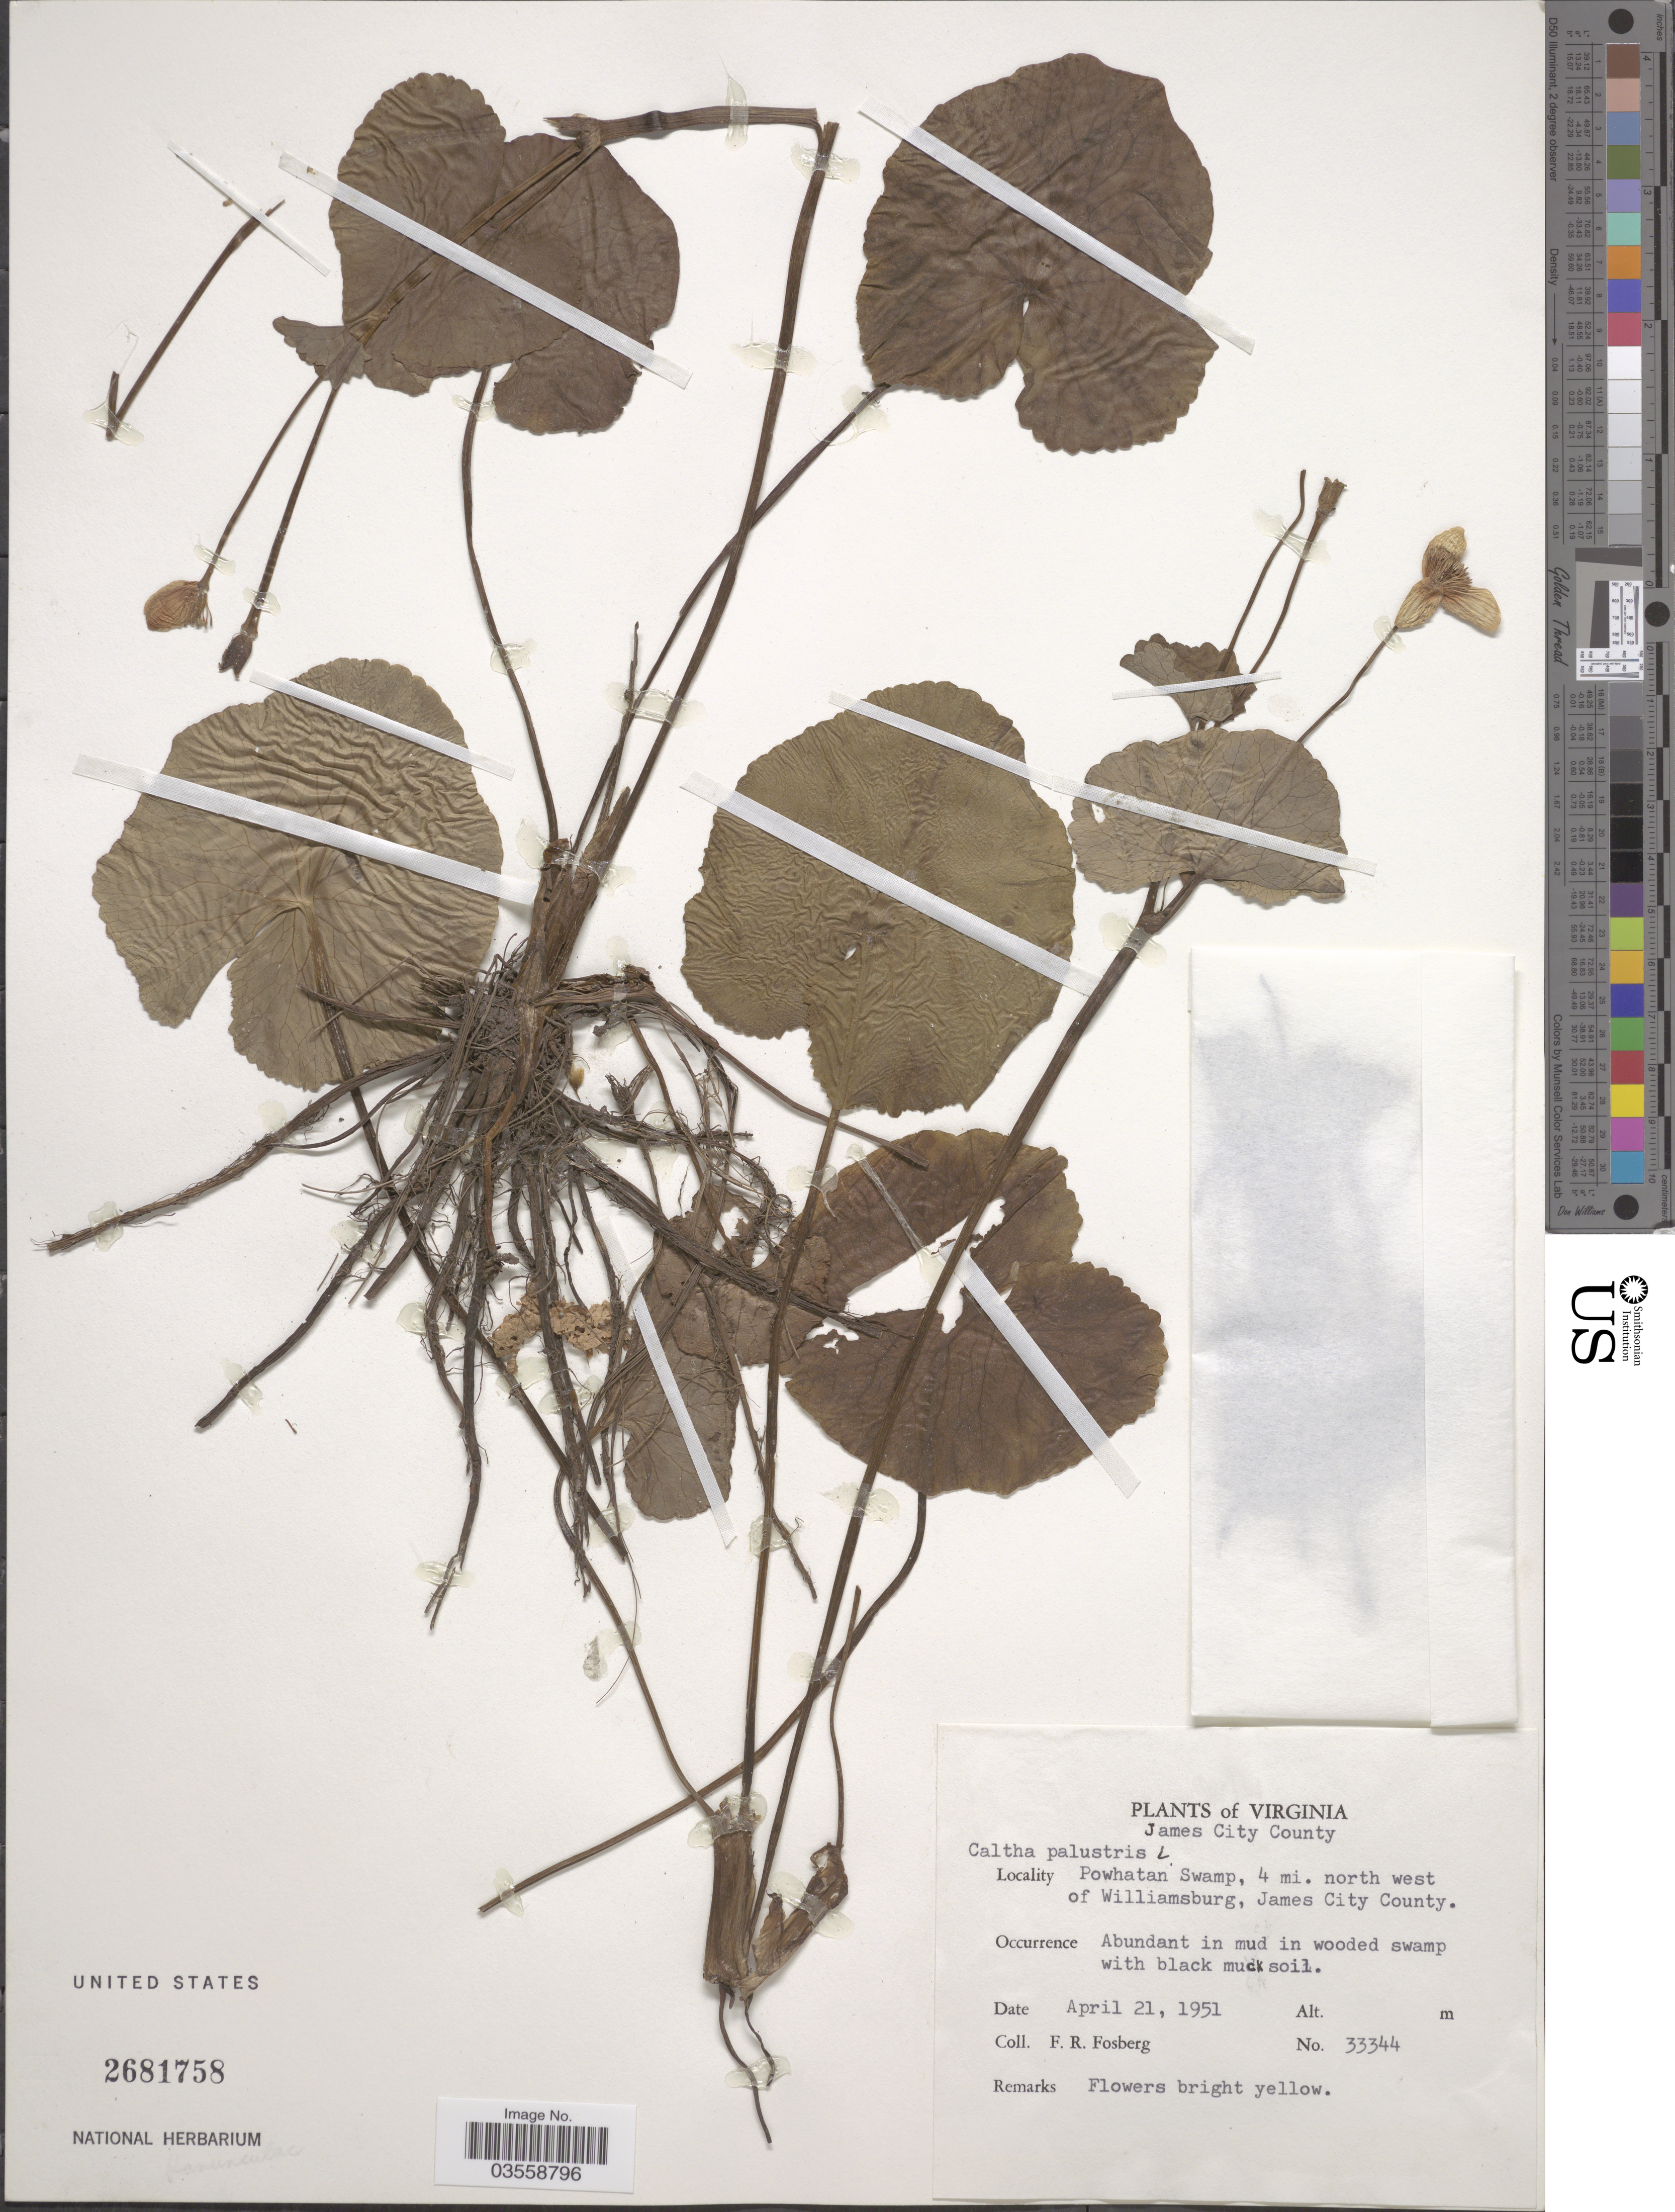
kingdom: Plantae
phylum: Tracheophyta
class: Magnoliopsida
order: Ranunculales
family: Ranunculaceae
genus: Caltha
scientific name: Caltha palustris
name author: L.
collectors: F. R. Fosberg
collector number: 33344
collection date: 1951-04-21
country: United States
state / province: Virginia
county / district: James City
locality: James City County. Powhatan Swamp, 4 mi. north west of Williamsburg, James City County.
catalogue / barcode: US 2681758